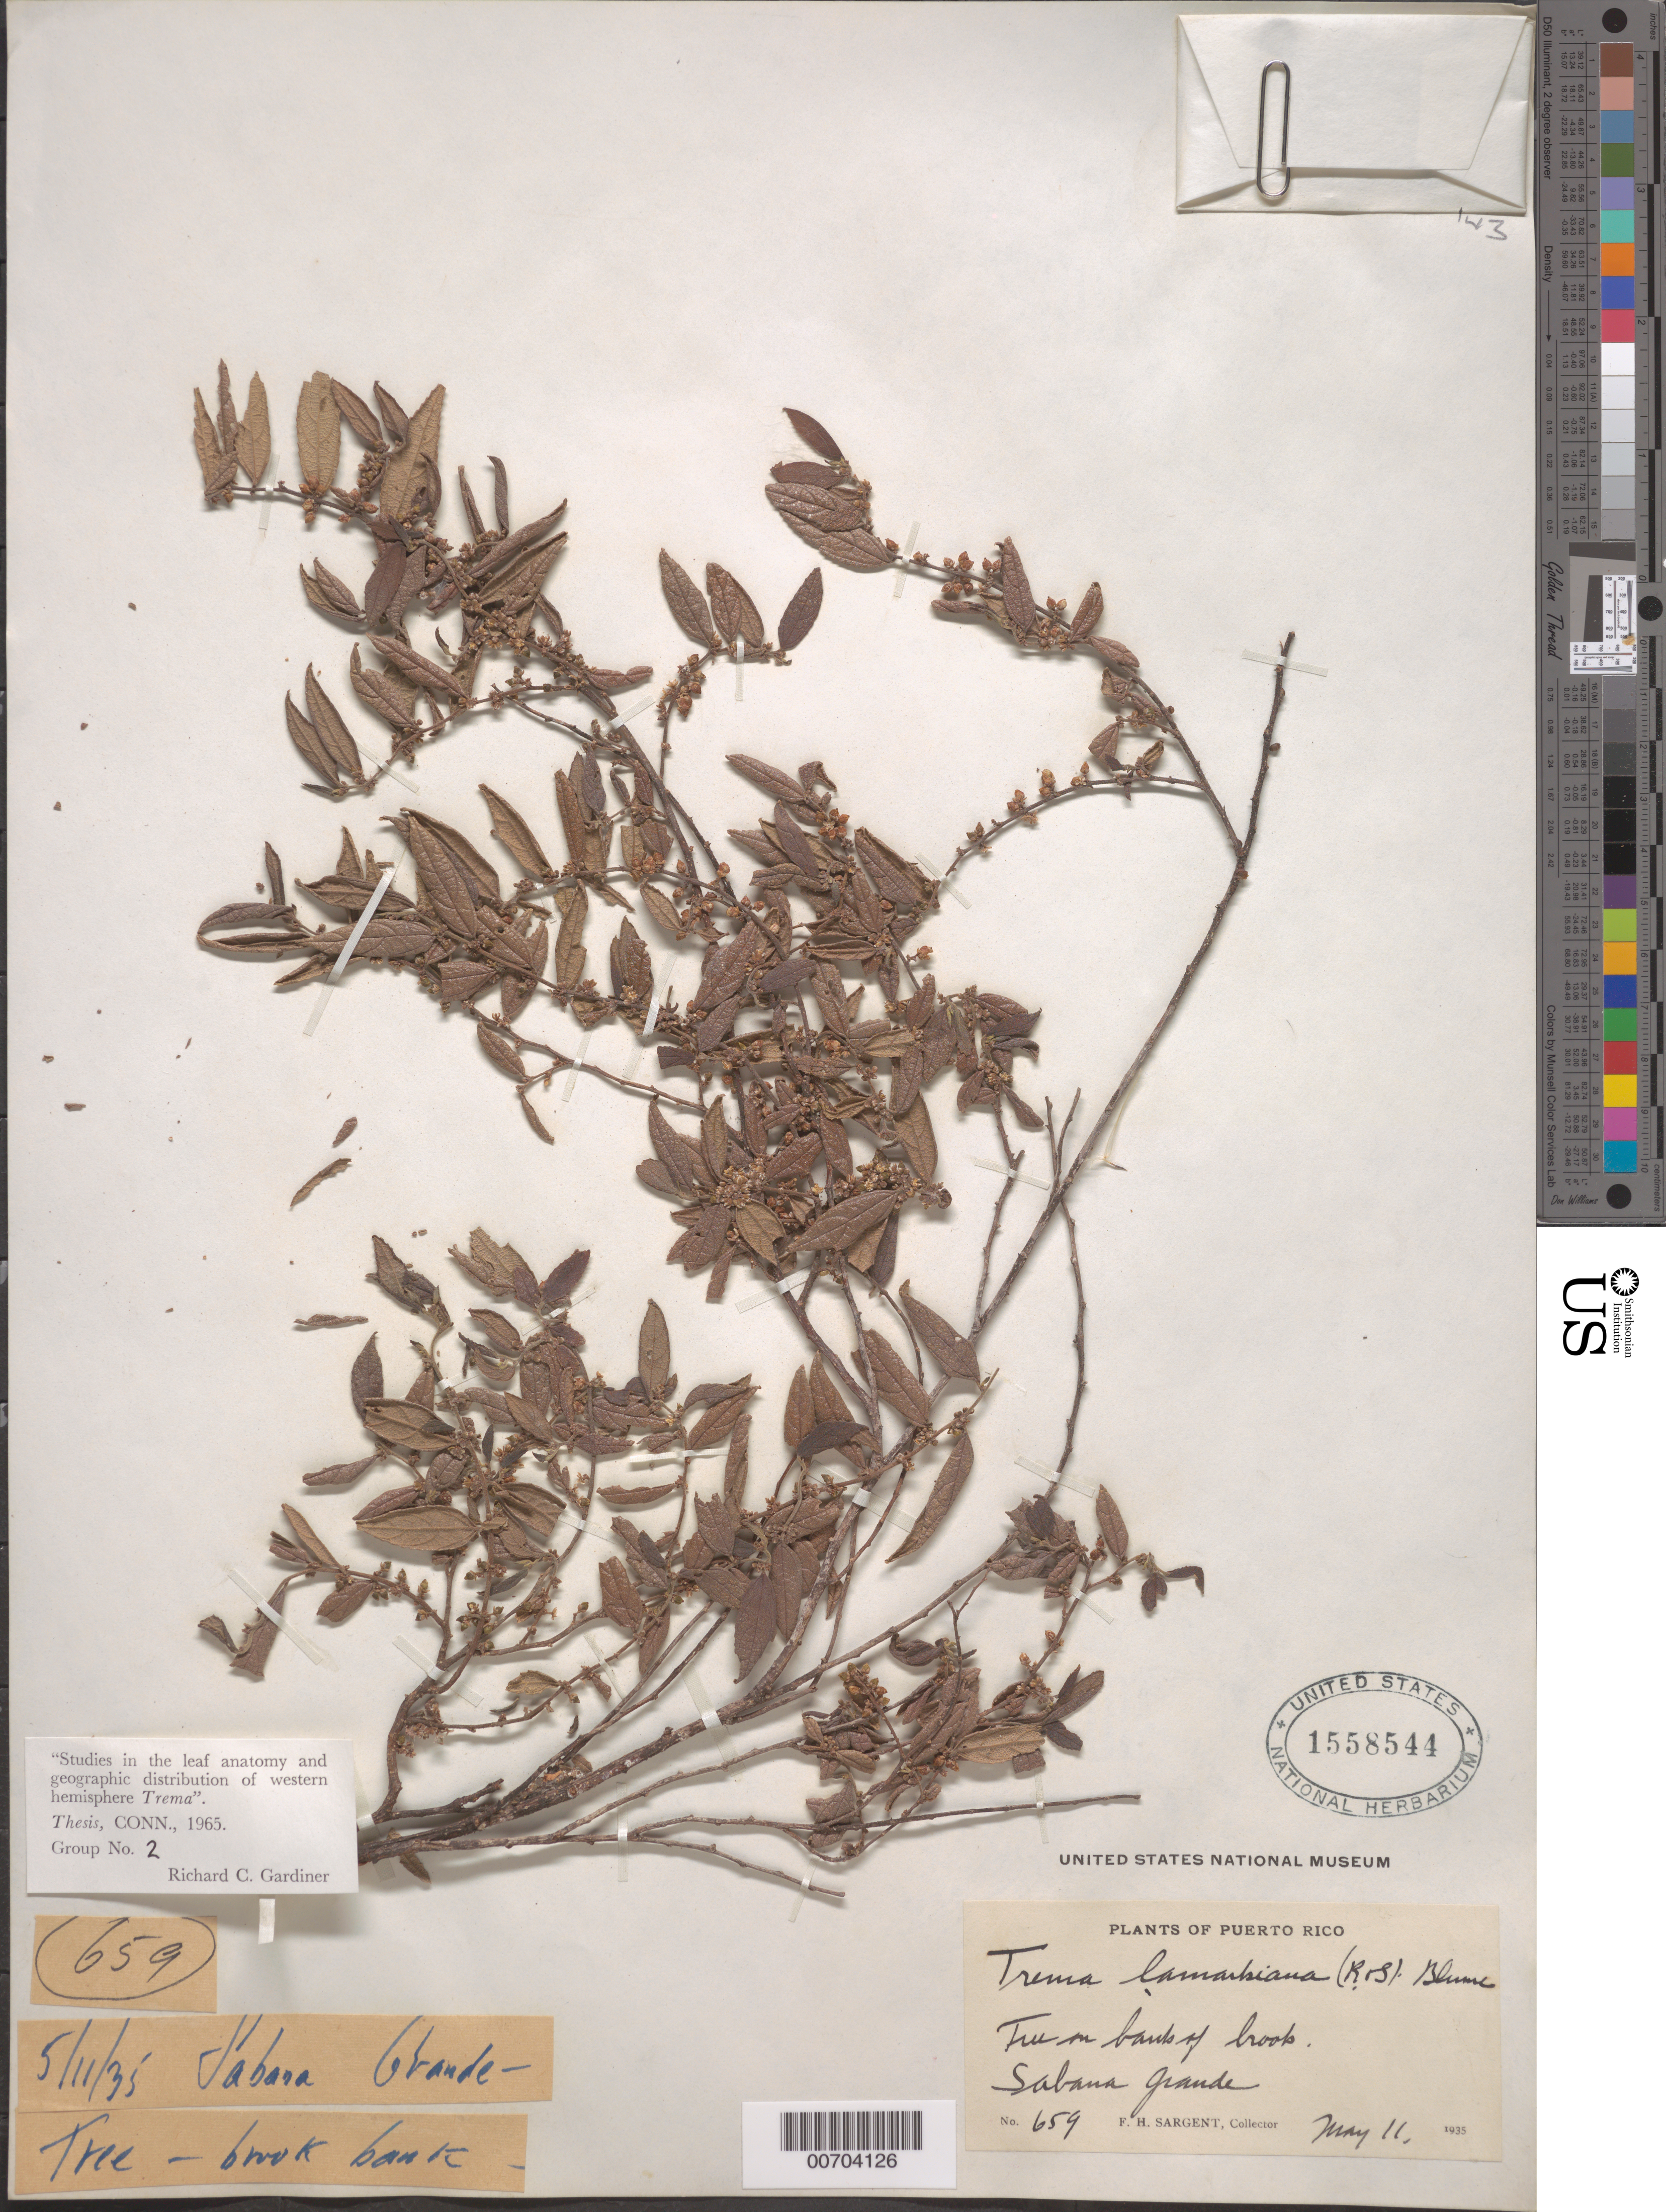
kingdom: Plantae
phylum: Tracheophyta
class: Magnoliopsida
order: Rosales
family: Cannabaceae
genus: Trema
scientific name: Trema lamarckianum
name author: (Schult.) Blume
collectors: F. H. Sargent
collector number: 659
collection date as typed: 11 May 1935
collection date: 1935-05-11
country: Puerto Rico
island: Greater Antilles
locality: Sabana grande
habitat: On banks of brook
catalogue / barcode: US 1558544